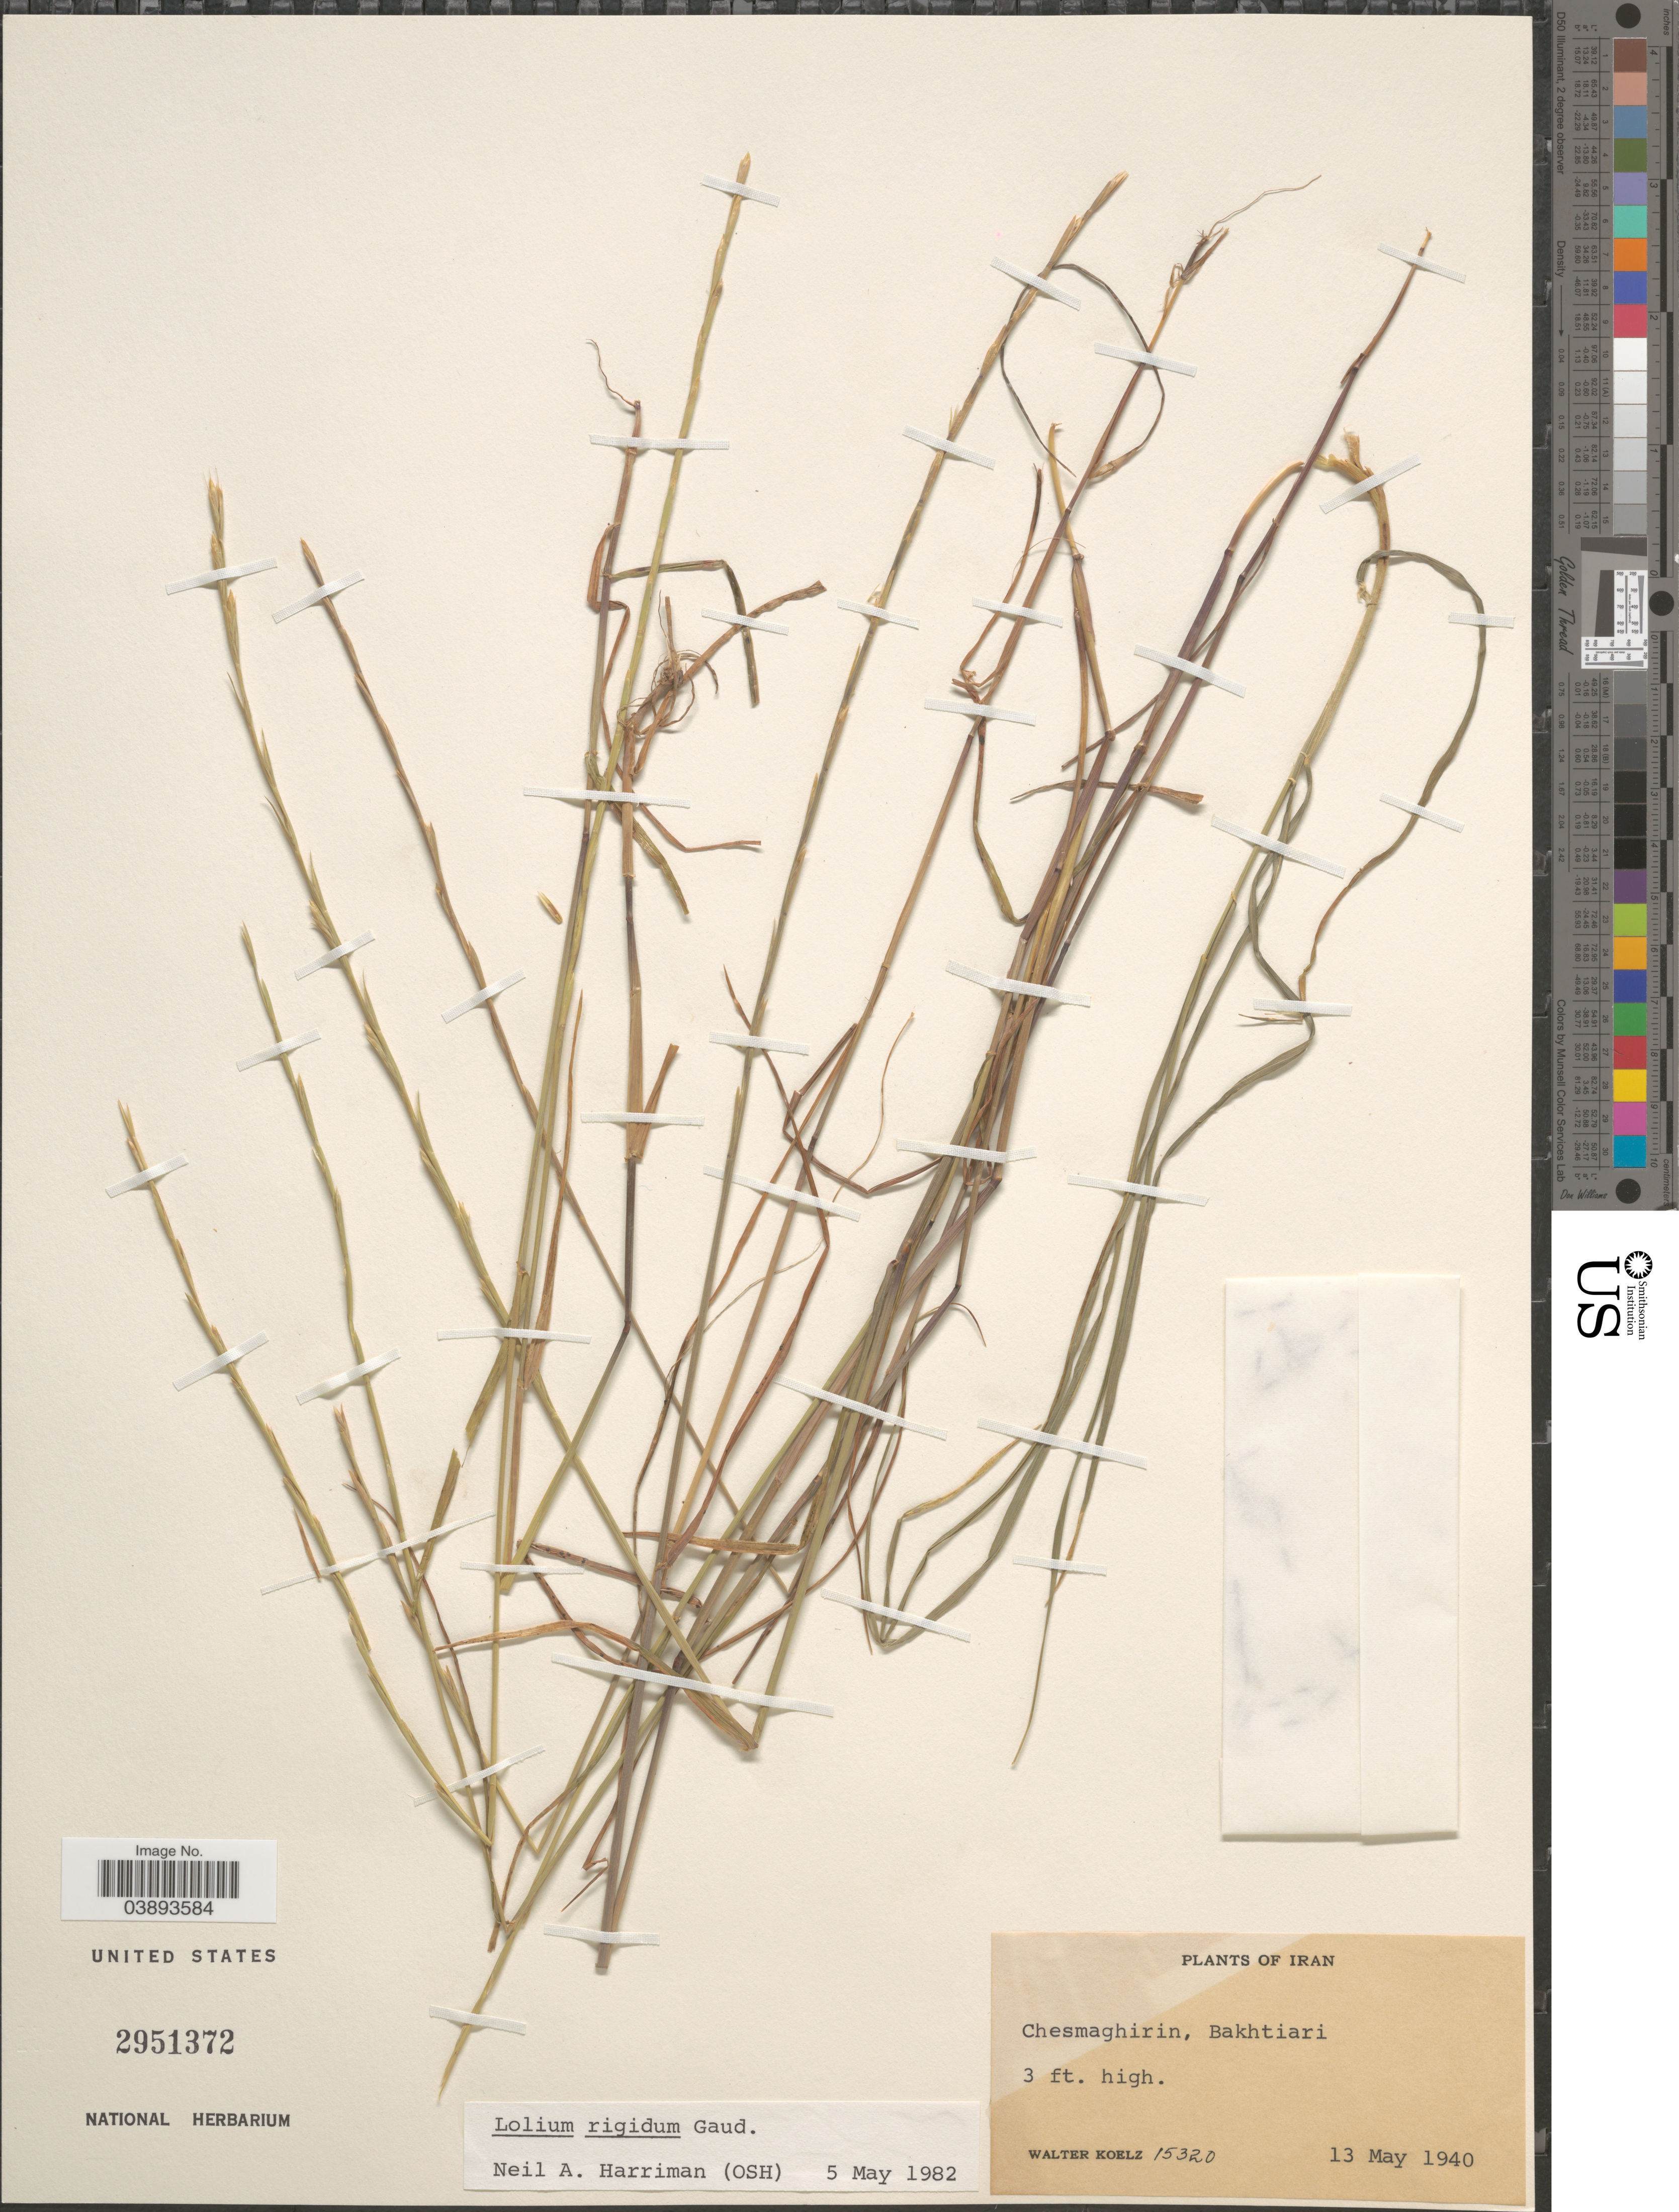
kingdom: Plantae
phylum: Tracheophyta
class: Liliopsida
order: Poales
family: Poaceae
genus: Lolium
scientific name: Lolium rigidum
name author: Gaudin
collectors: W. N. Koelz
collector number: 15320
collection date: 1940-05-13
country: Iran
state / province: Chahar Mahaal and Bakhtiari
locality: Chesmaghirin, Bakhtiari.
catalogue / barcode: US 2951372